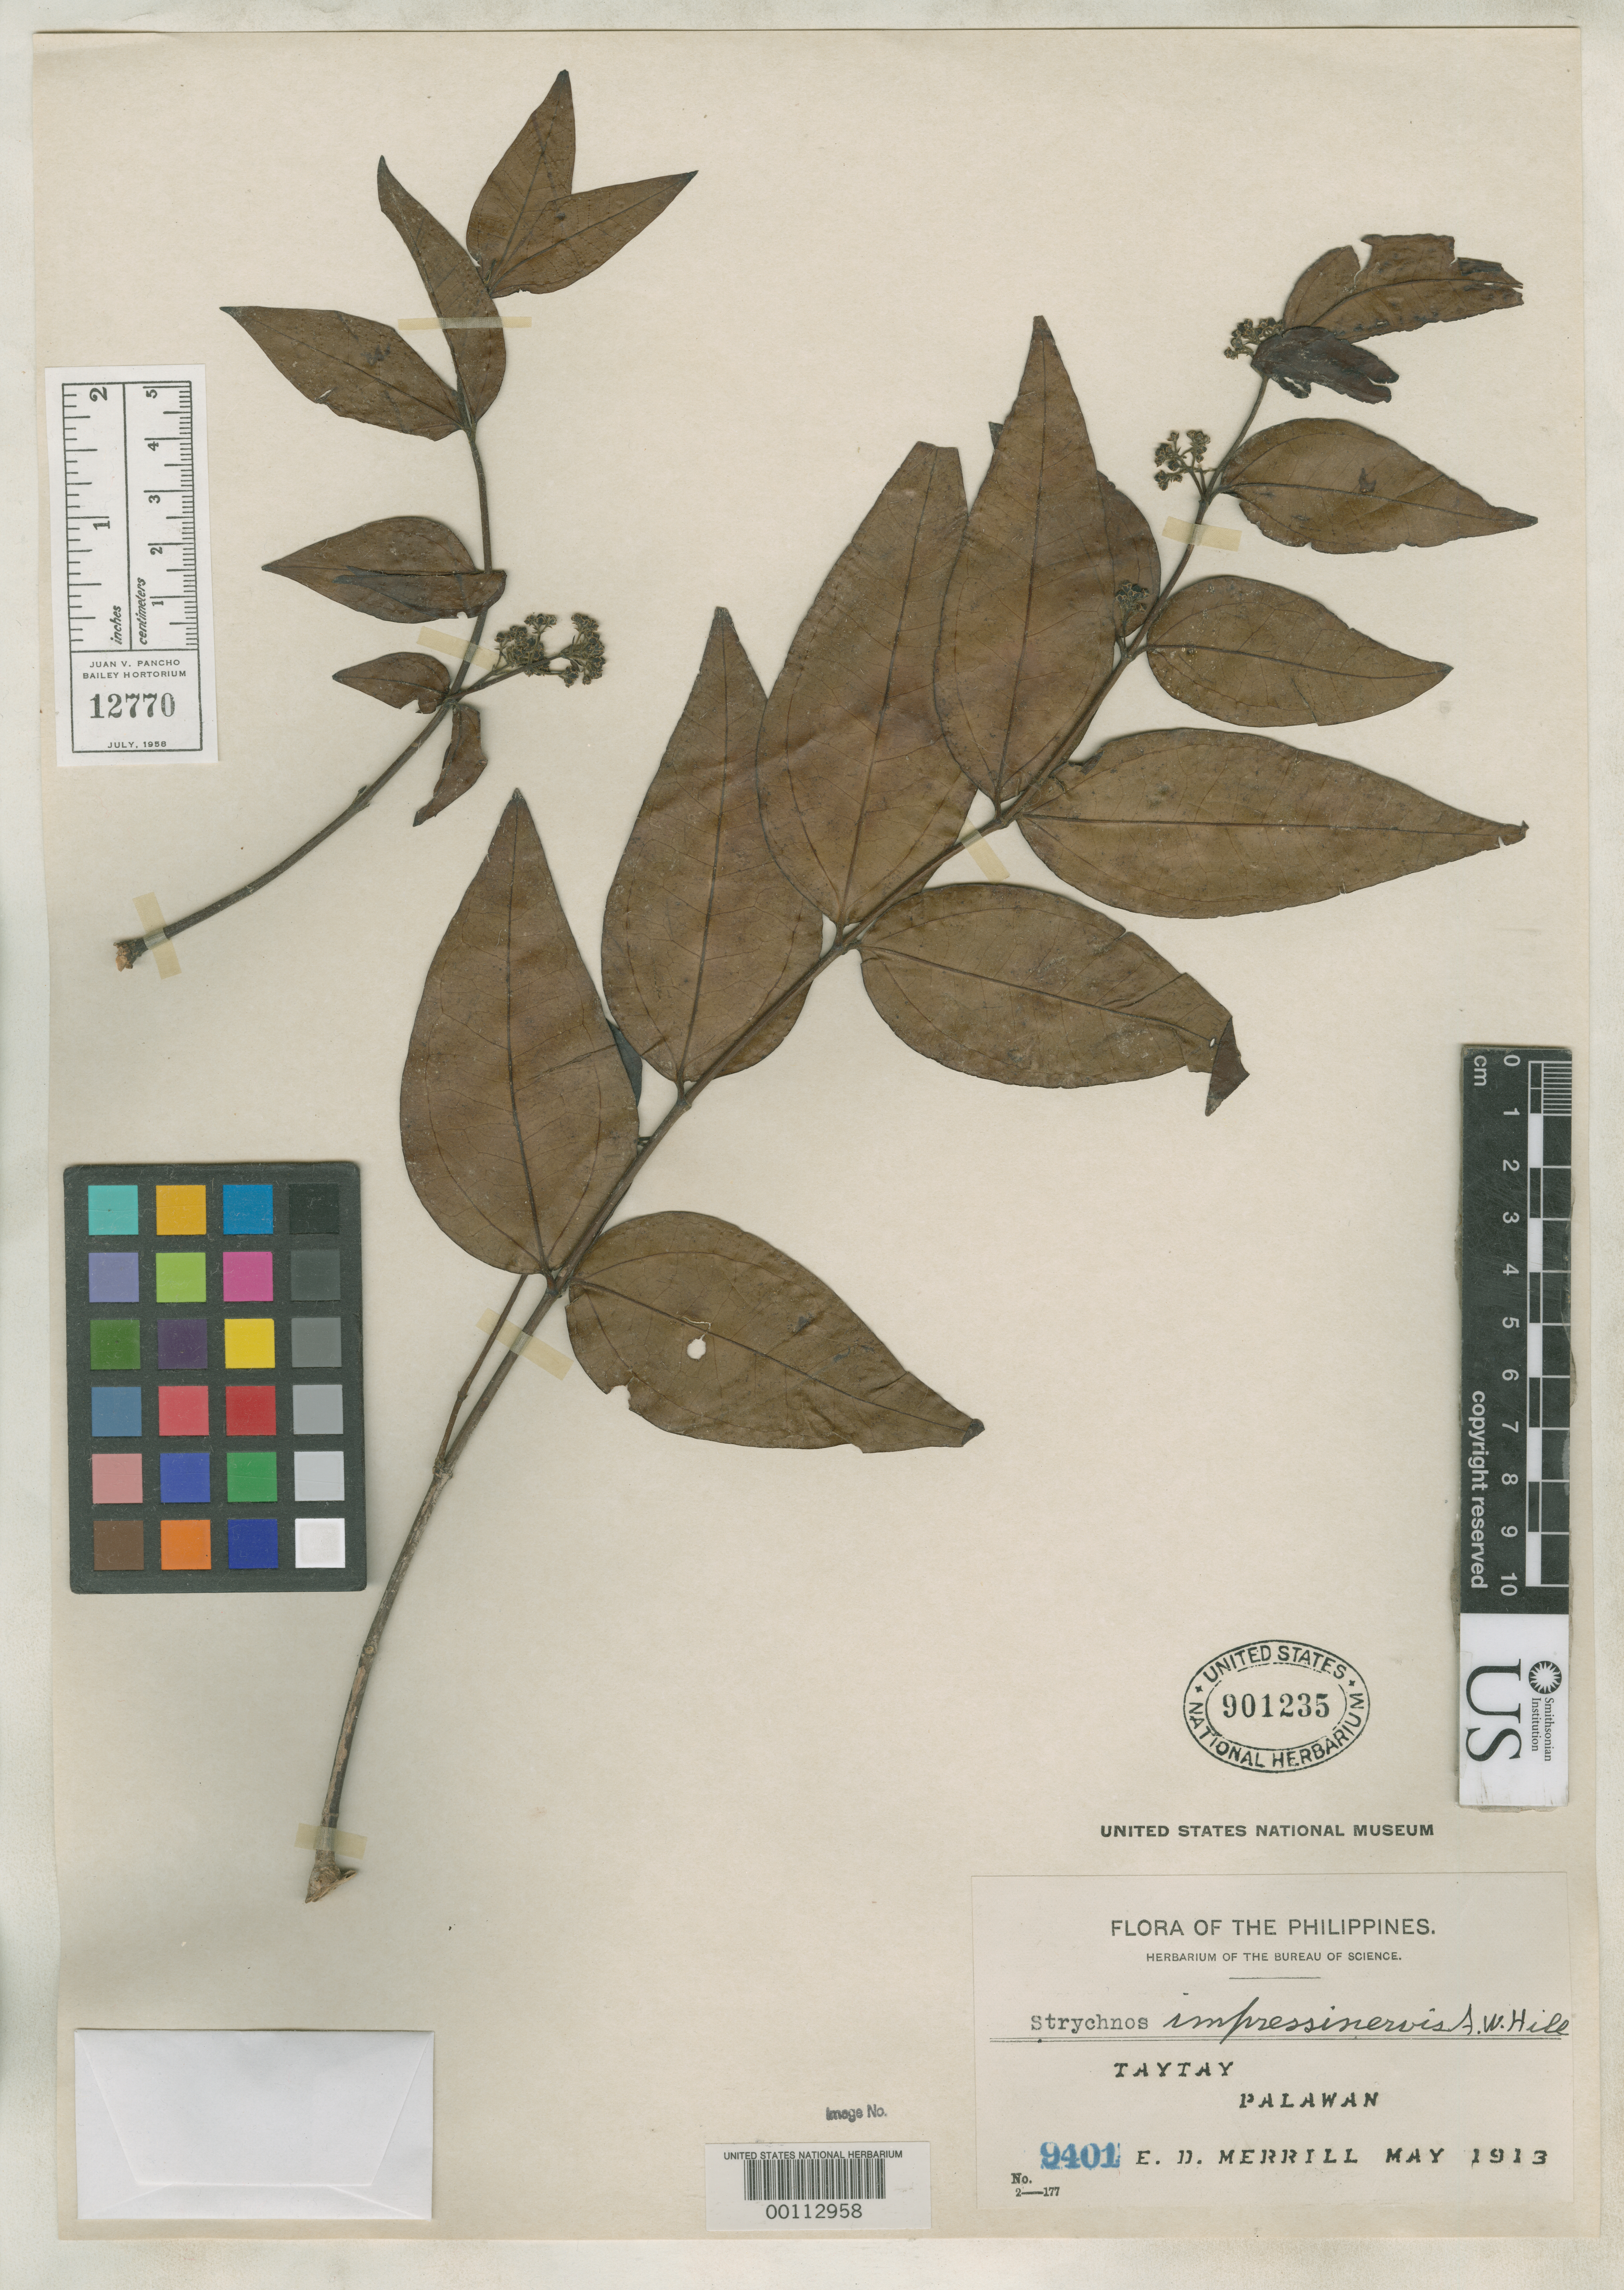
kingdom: Plantae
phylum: Tracheophyta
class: Magnoliopsida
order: Gentianales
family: Loganiaceae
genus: Strychnos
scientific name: Strychnos impressinervis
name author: A.W. Hill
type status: Isotype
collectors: E. D. Merrill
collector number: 9401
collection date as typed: May 1913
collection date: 1913-05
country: Philippines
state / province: Mimaropa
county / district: Palawan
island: Palawan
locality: Taytay.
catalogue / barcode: US 901235